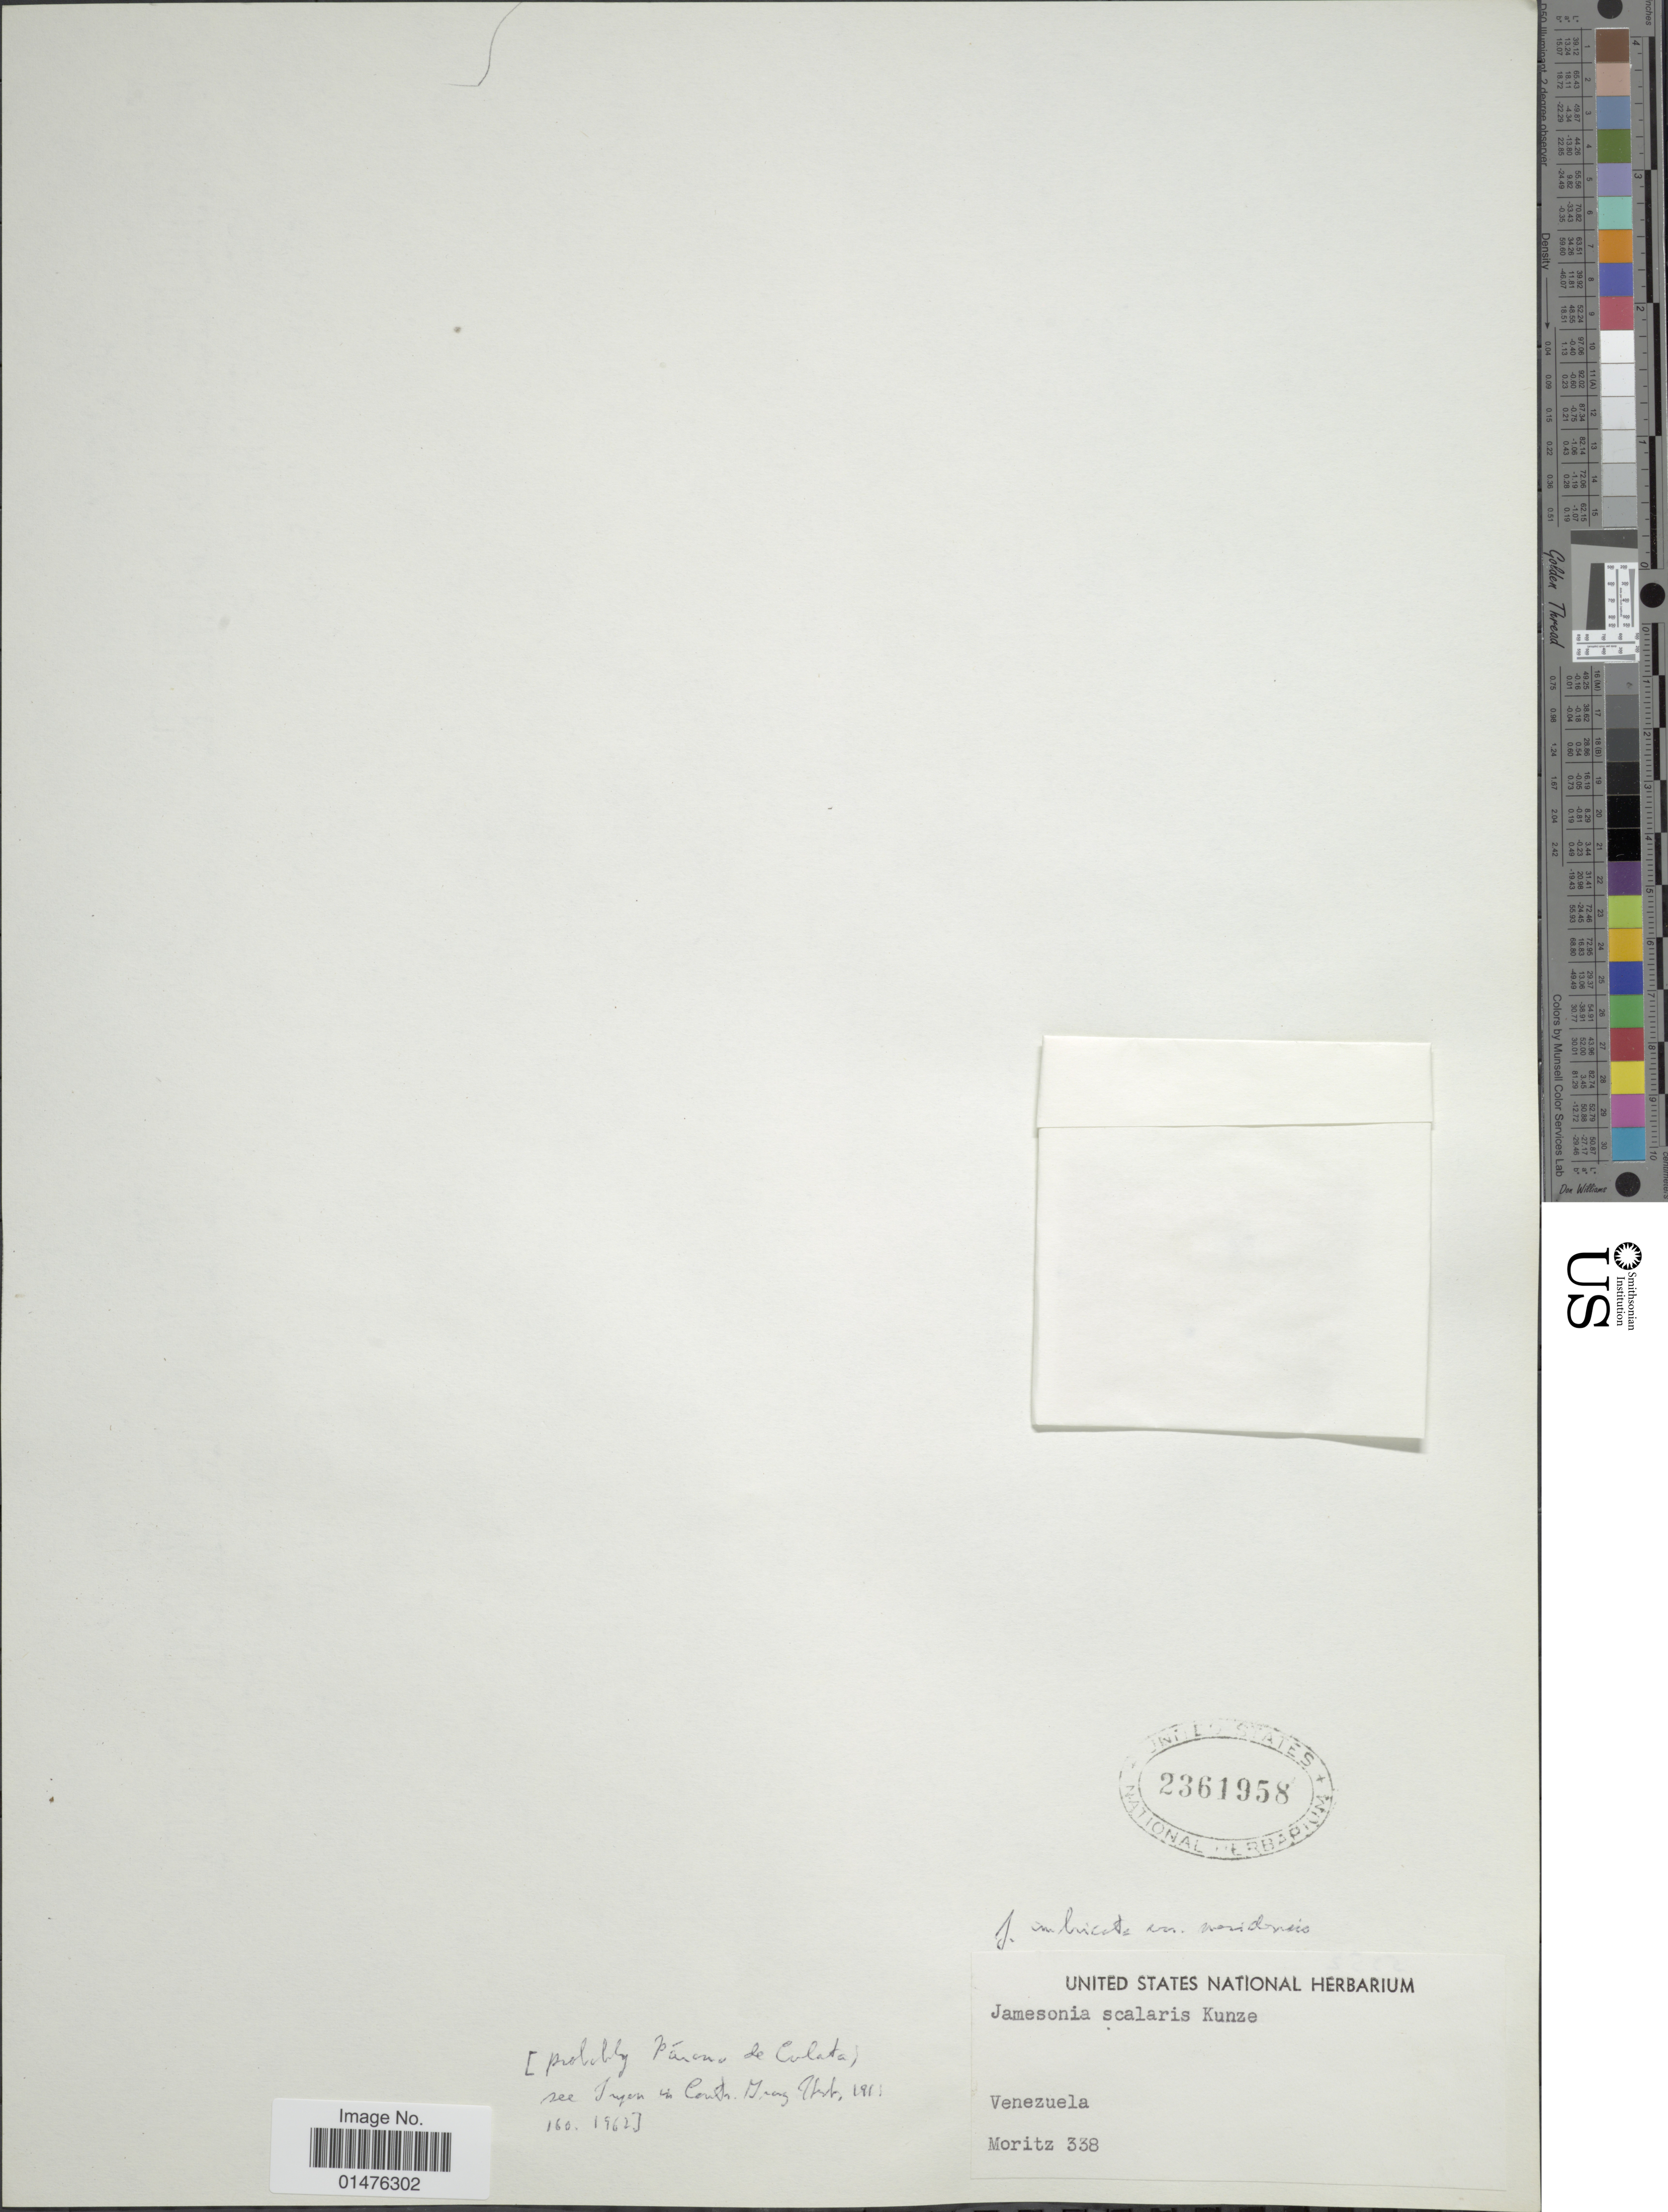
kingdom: Plantae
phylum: Tracheophyta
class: Polypodiopsida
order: Polypodiales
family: Pteridaceae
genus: Jamesonia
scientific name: Jamesonia imbricata var. glutinosa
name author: (H. Karst.) A.F. Tryon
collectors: Moritz, --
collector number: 338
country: Venezuela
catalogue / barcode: US 2361958